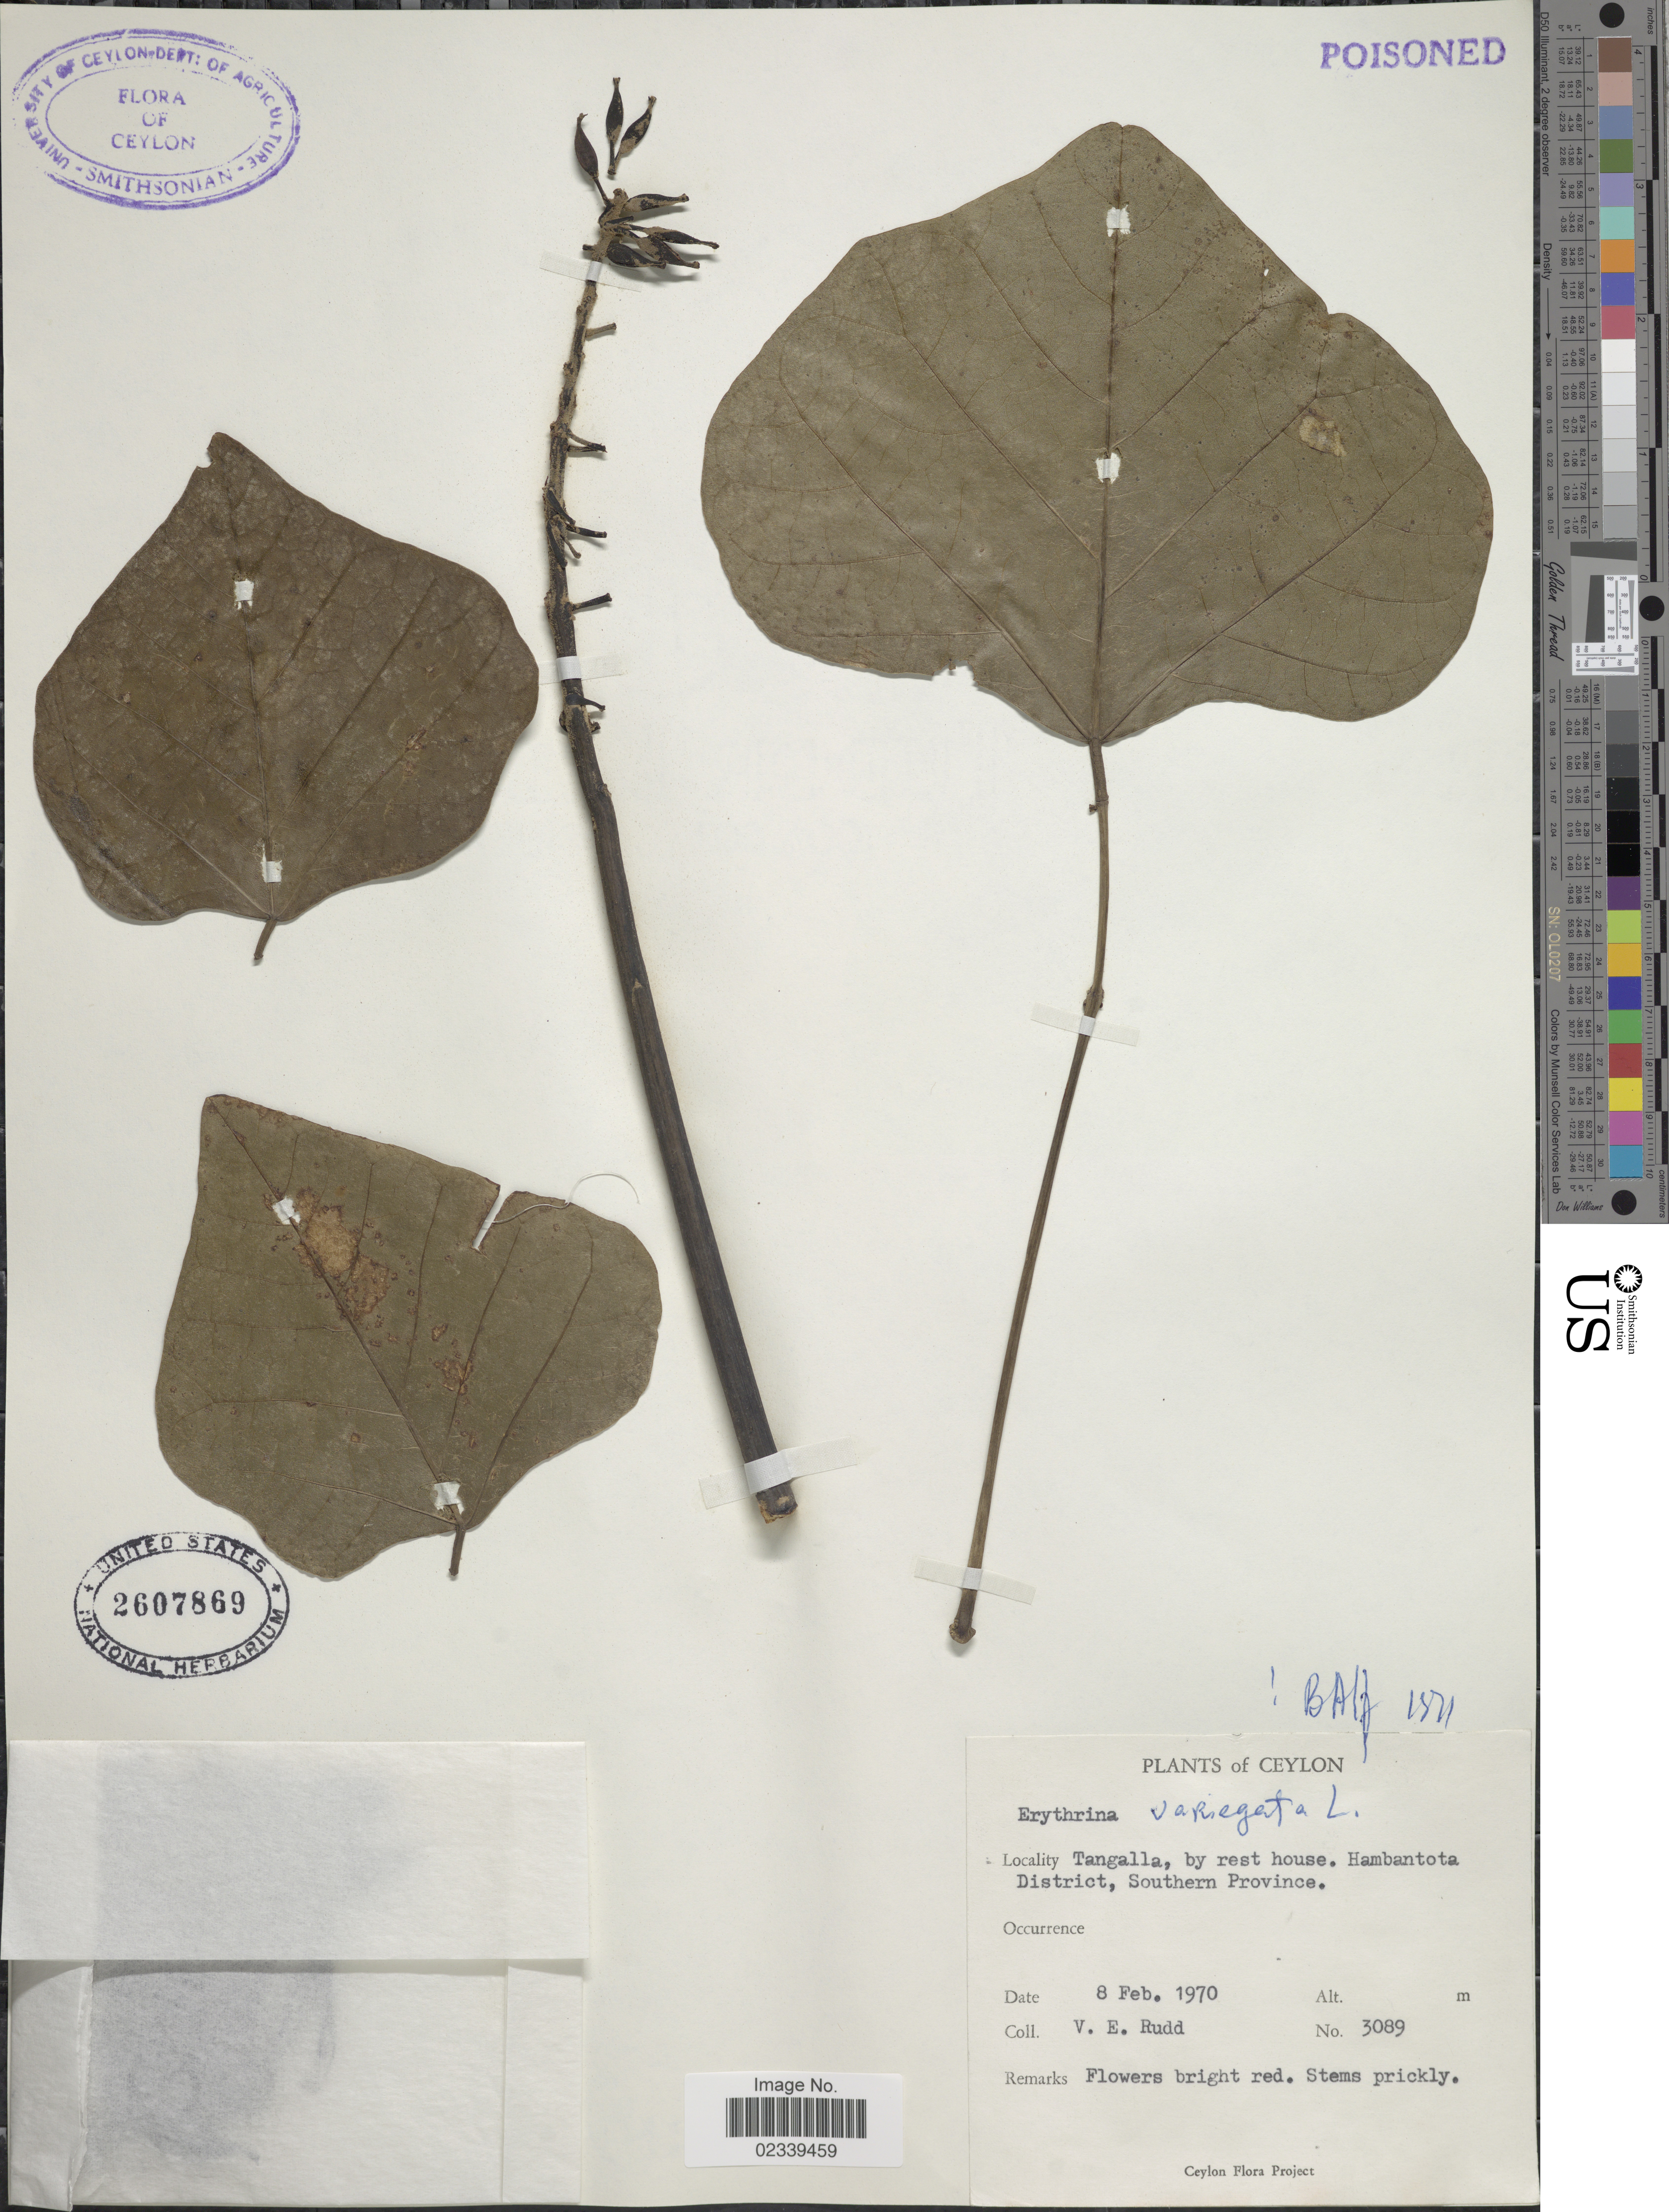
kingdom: Plantae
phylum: Tracheophyta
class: Magnoliopsida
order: Fabales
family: Fabaceae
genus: Erythrina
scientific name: Erythrina variegata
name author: L.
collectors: V. E. Rudd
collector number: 3089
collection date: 1970-02-08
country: Sri Lanka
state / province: Southern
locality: Ceylon, Tangalla, by rest house, Hambantota District.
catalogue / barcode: US 2607869